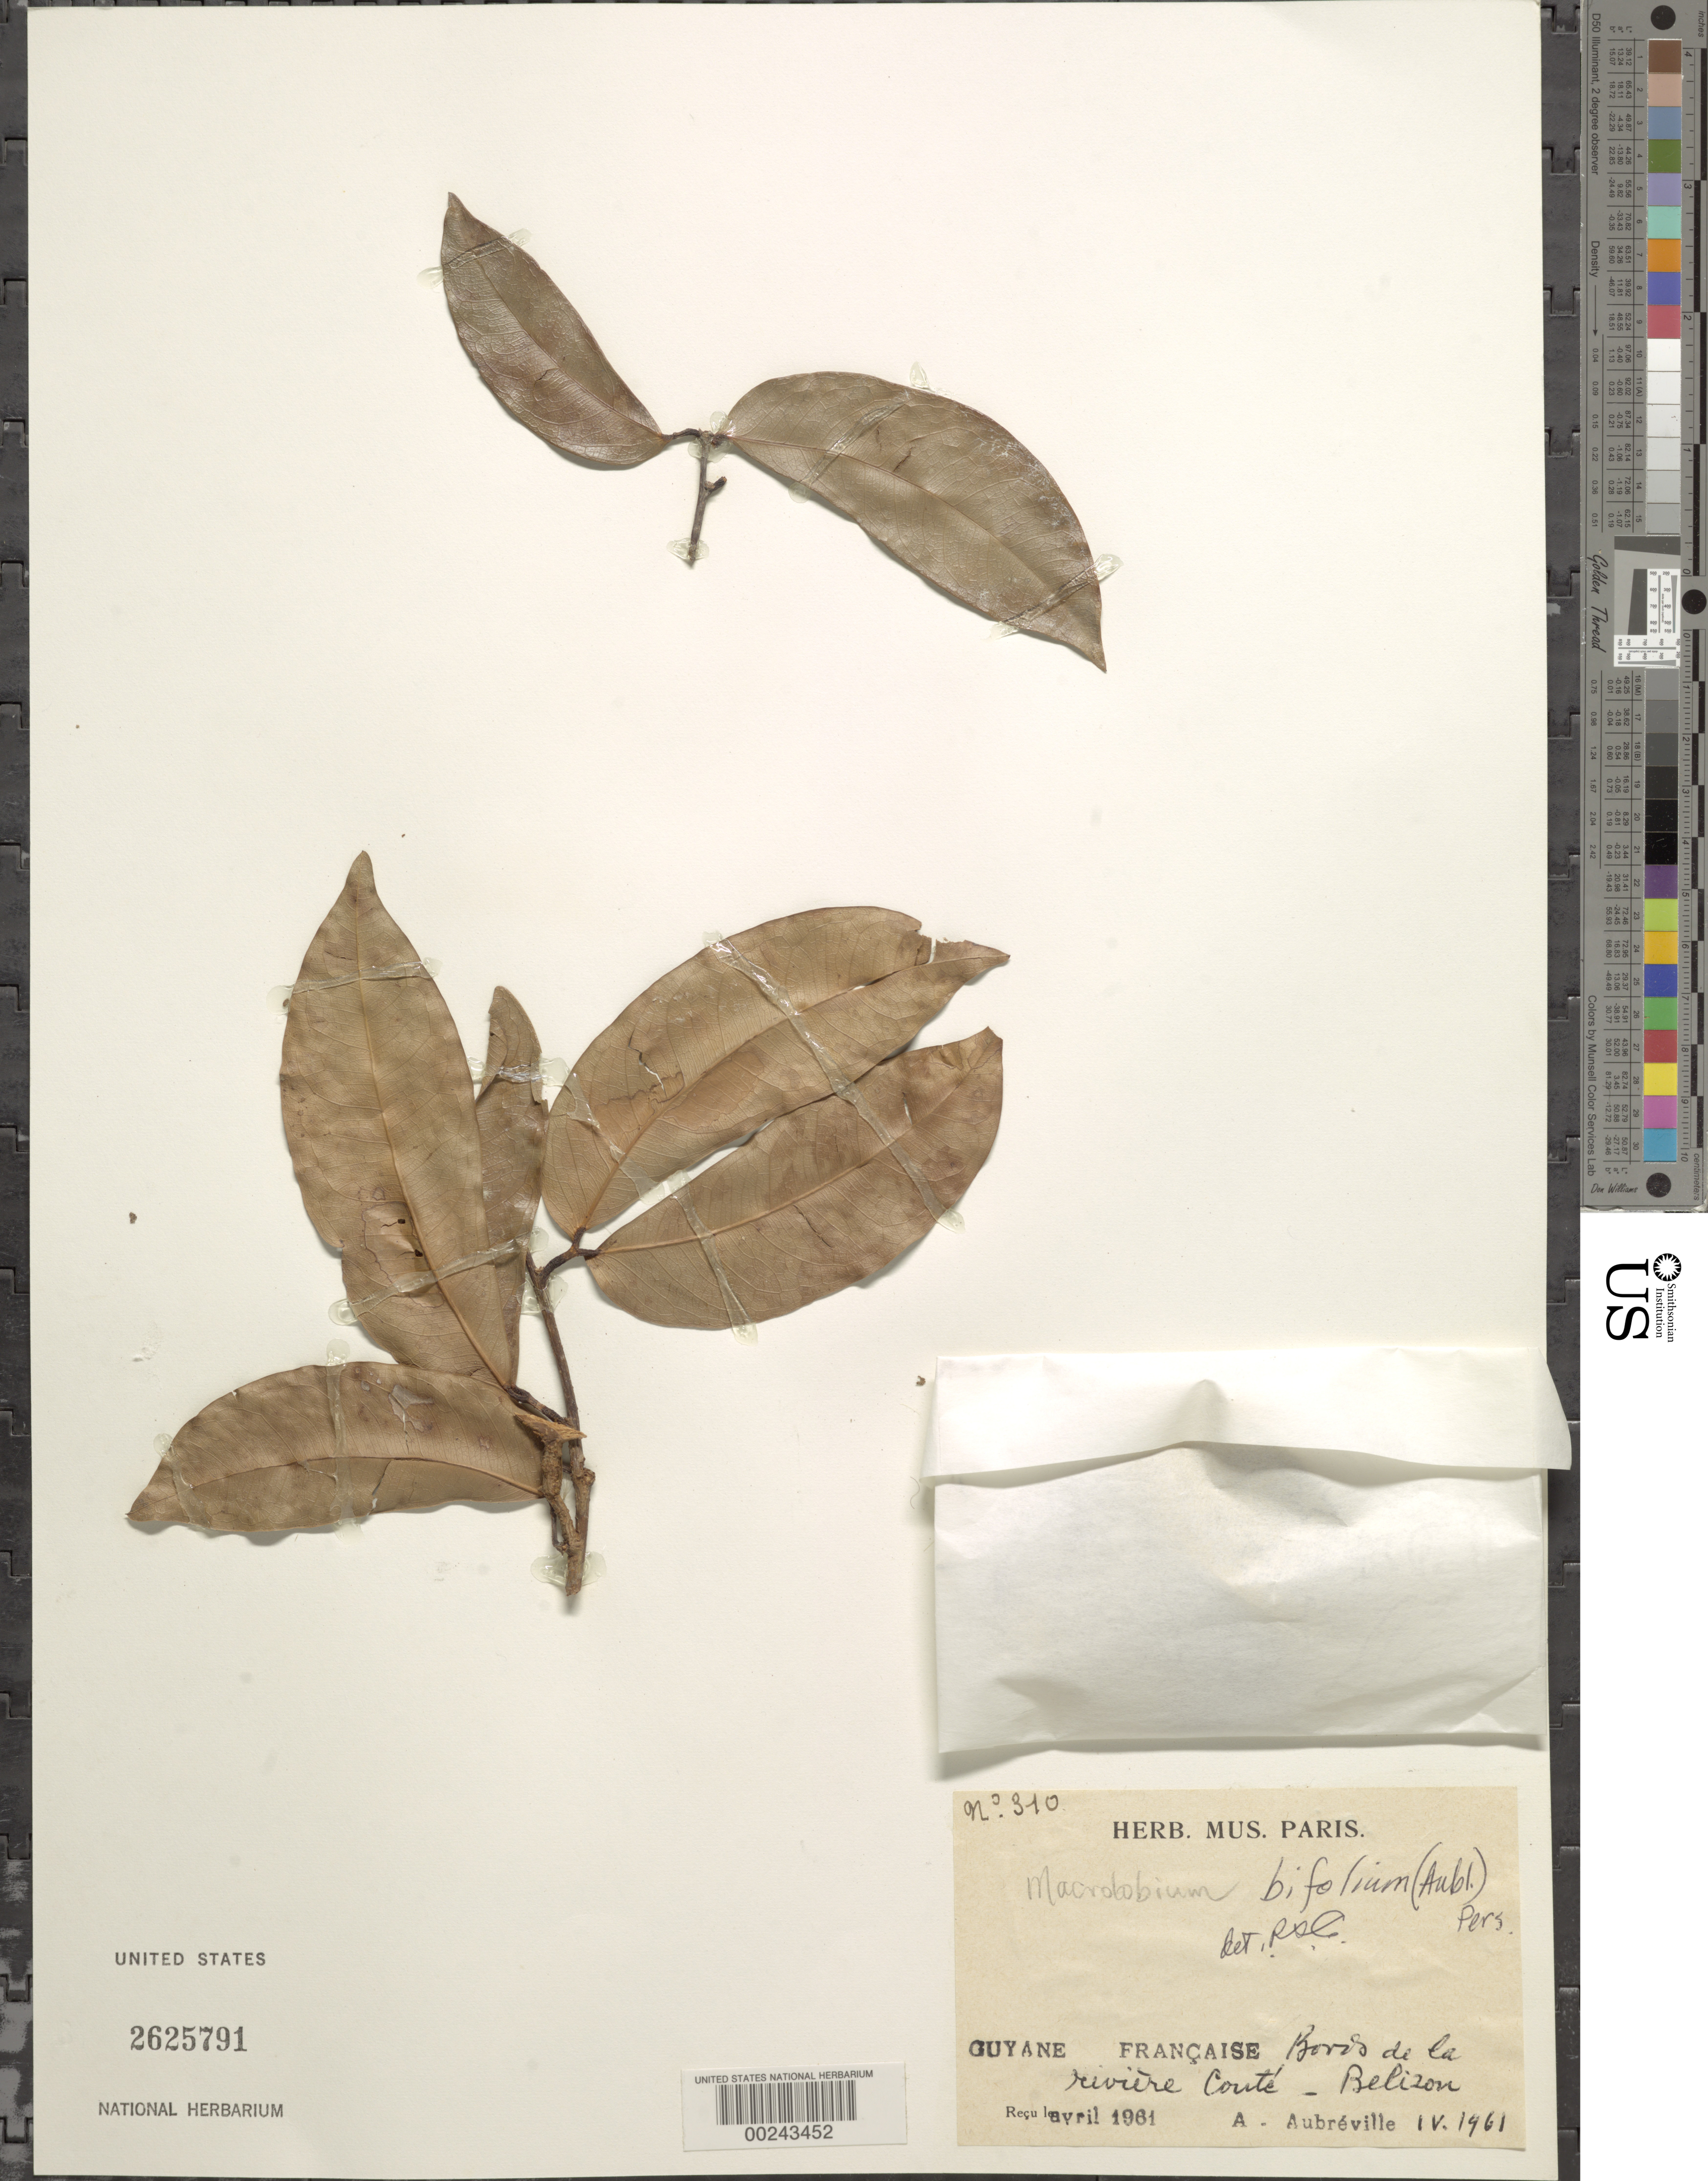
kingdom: Plantae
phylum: Tracheophyta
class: Magnoliopsida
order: Fabales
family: Fabaceae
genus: Macrolobium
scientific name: Macrolobium bifolium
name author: (Aubl.) Pers.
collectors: A. Aubréville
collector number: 310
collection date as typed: Apr 1961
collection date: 1961-04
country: French Guiana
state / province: Cayenne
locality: Riviere comte - belizon. [in former inini arrondissement.]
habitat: River edge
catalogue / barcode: US 2625791